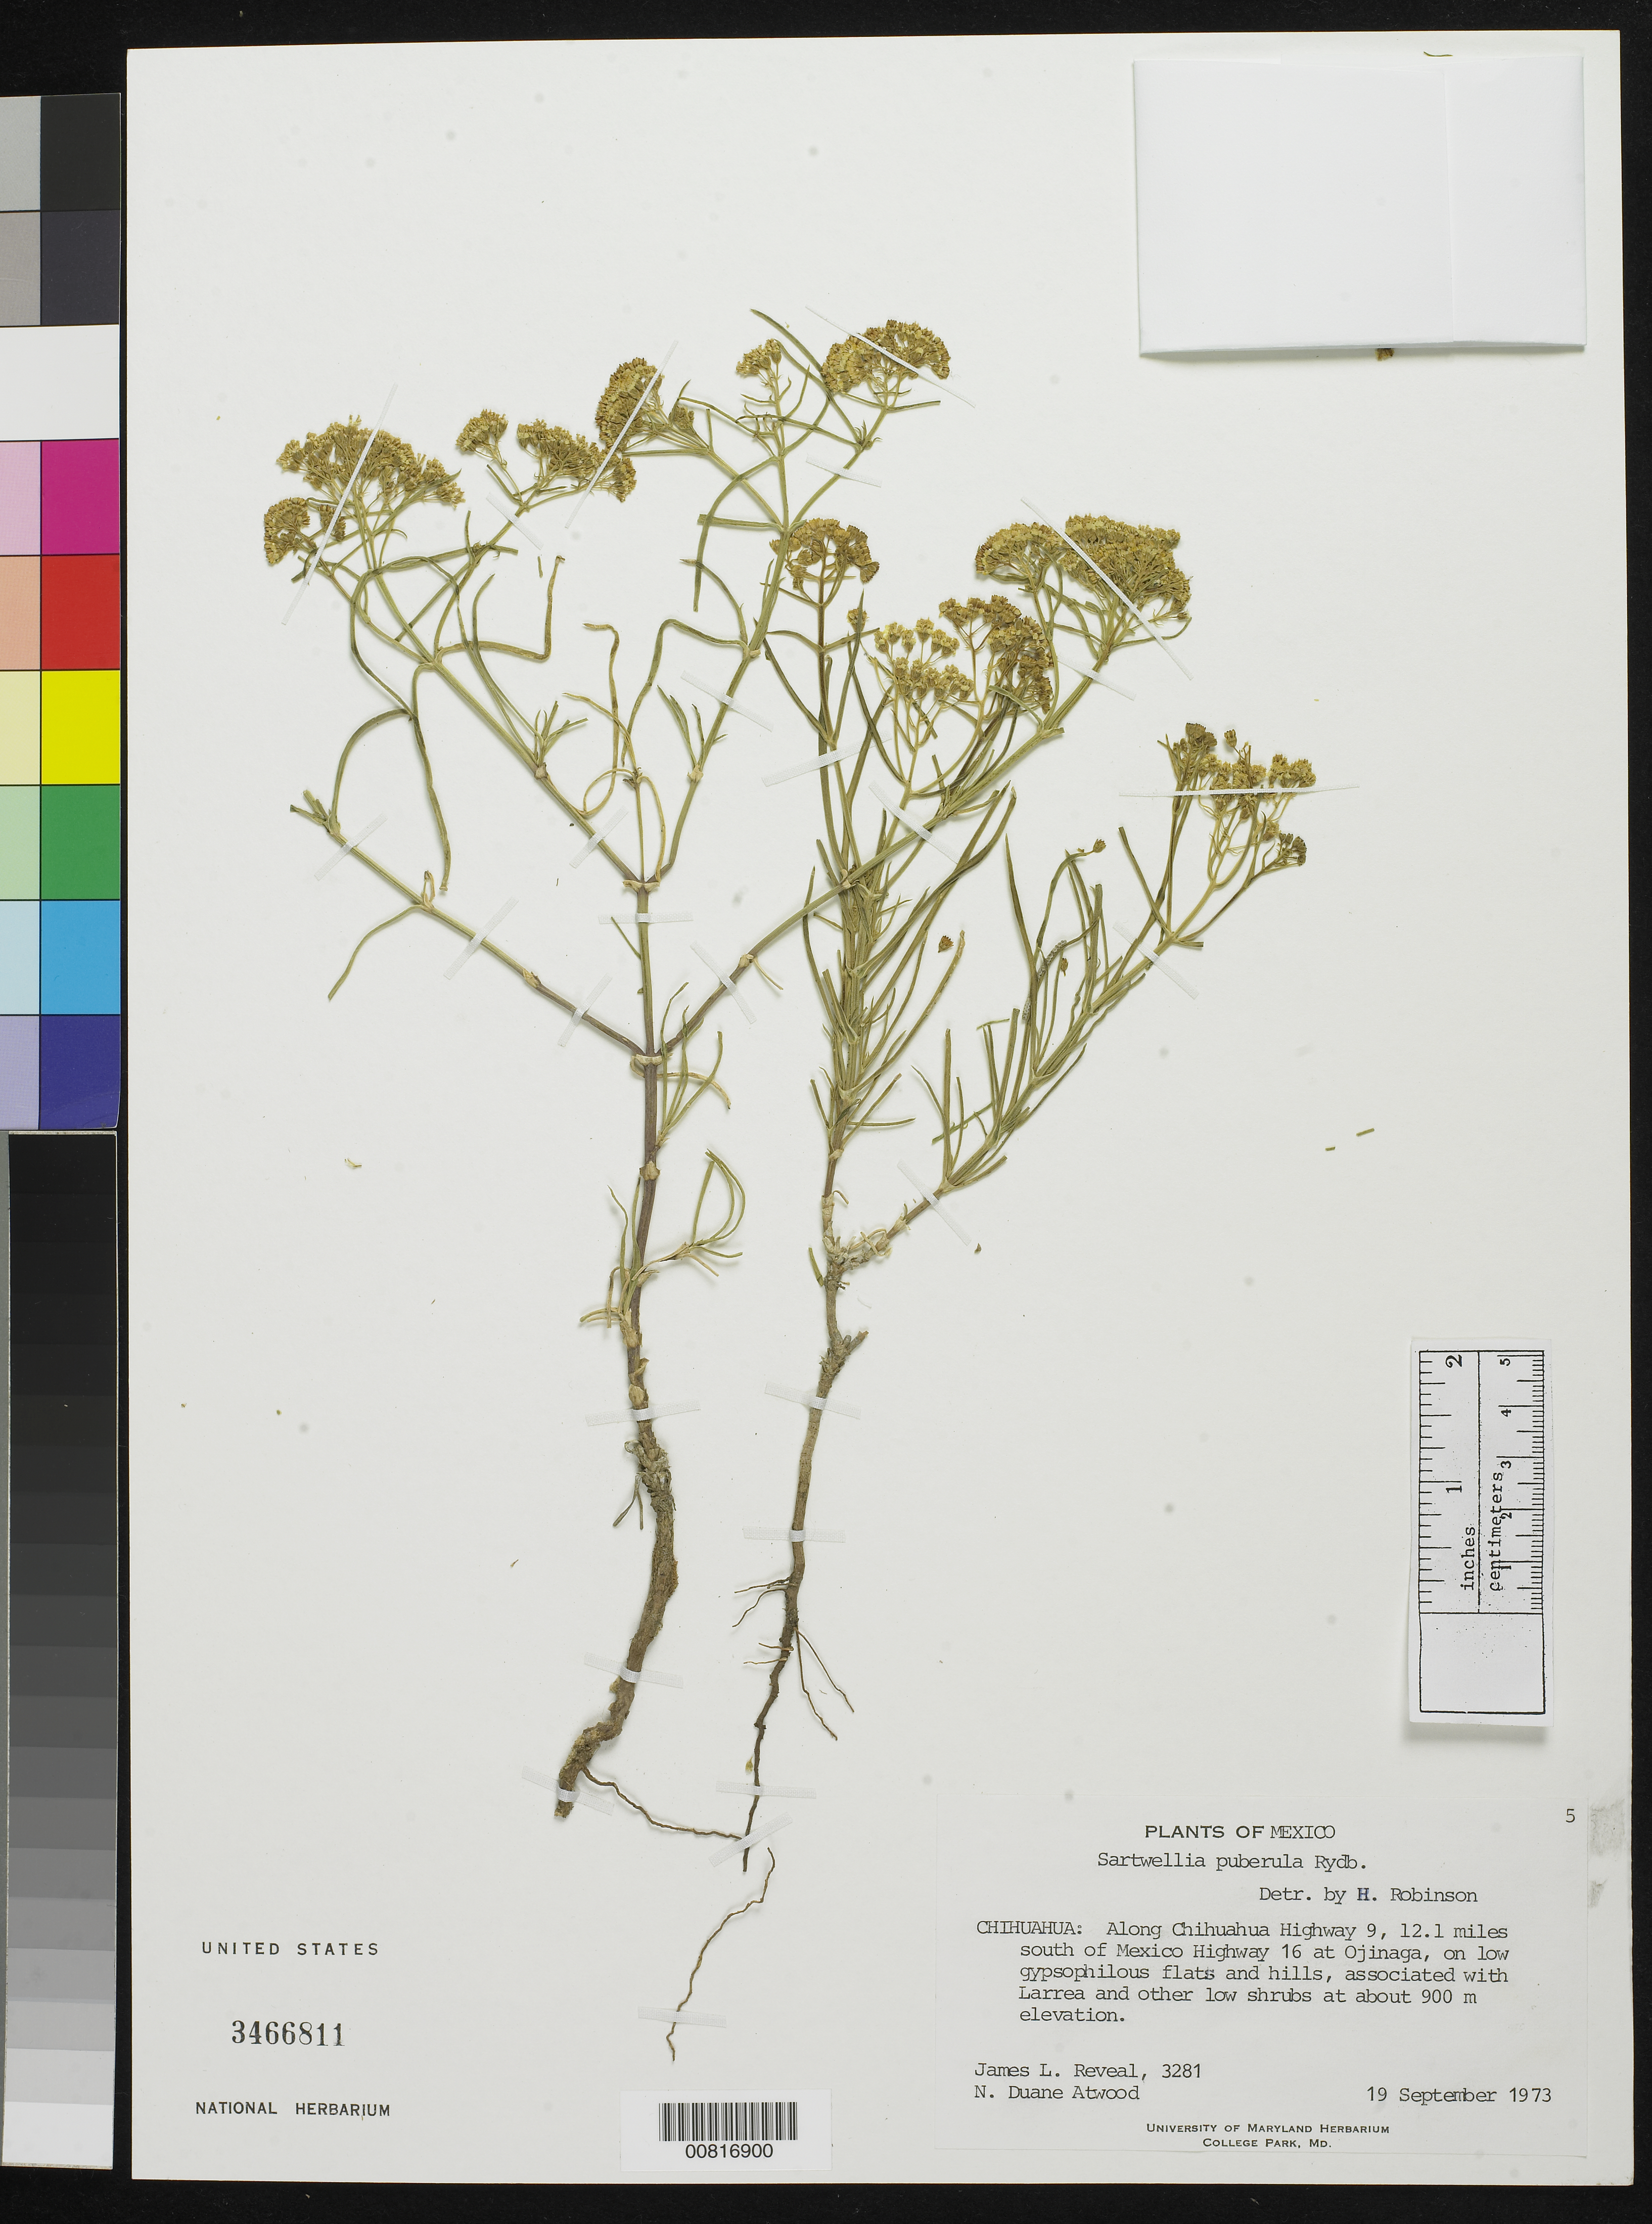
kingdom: Plantae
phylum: Tracheophyta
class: Magnoliopsida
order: Asterales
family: Asteraceae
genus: Sartwellia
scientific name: Sartwellia puberula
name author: Rydb.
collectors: J. L. Reveal & N. D. Atwood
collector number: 3281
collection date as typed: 19 Sep 1973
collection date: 1973-09-19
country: Mexico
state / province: Chihuahua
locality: Along Chihuahua Highway 9, 12.1 miles south of Mexico Highway 16 at Ojinaga, Chihuahua.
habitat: Low gypsophilous flats and hills, associated with Larrea and other low shrubs.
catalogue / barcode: US 3466811